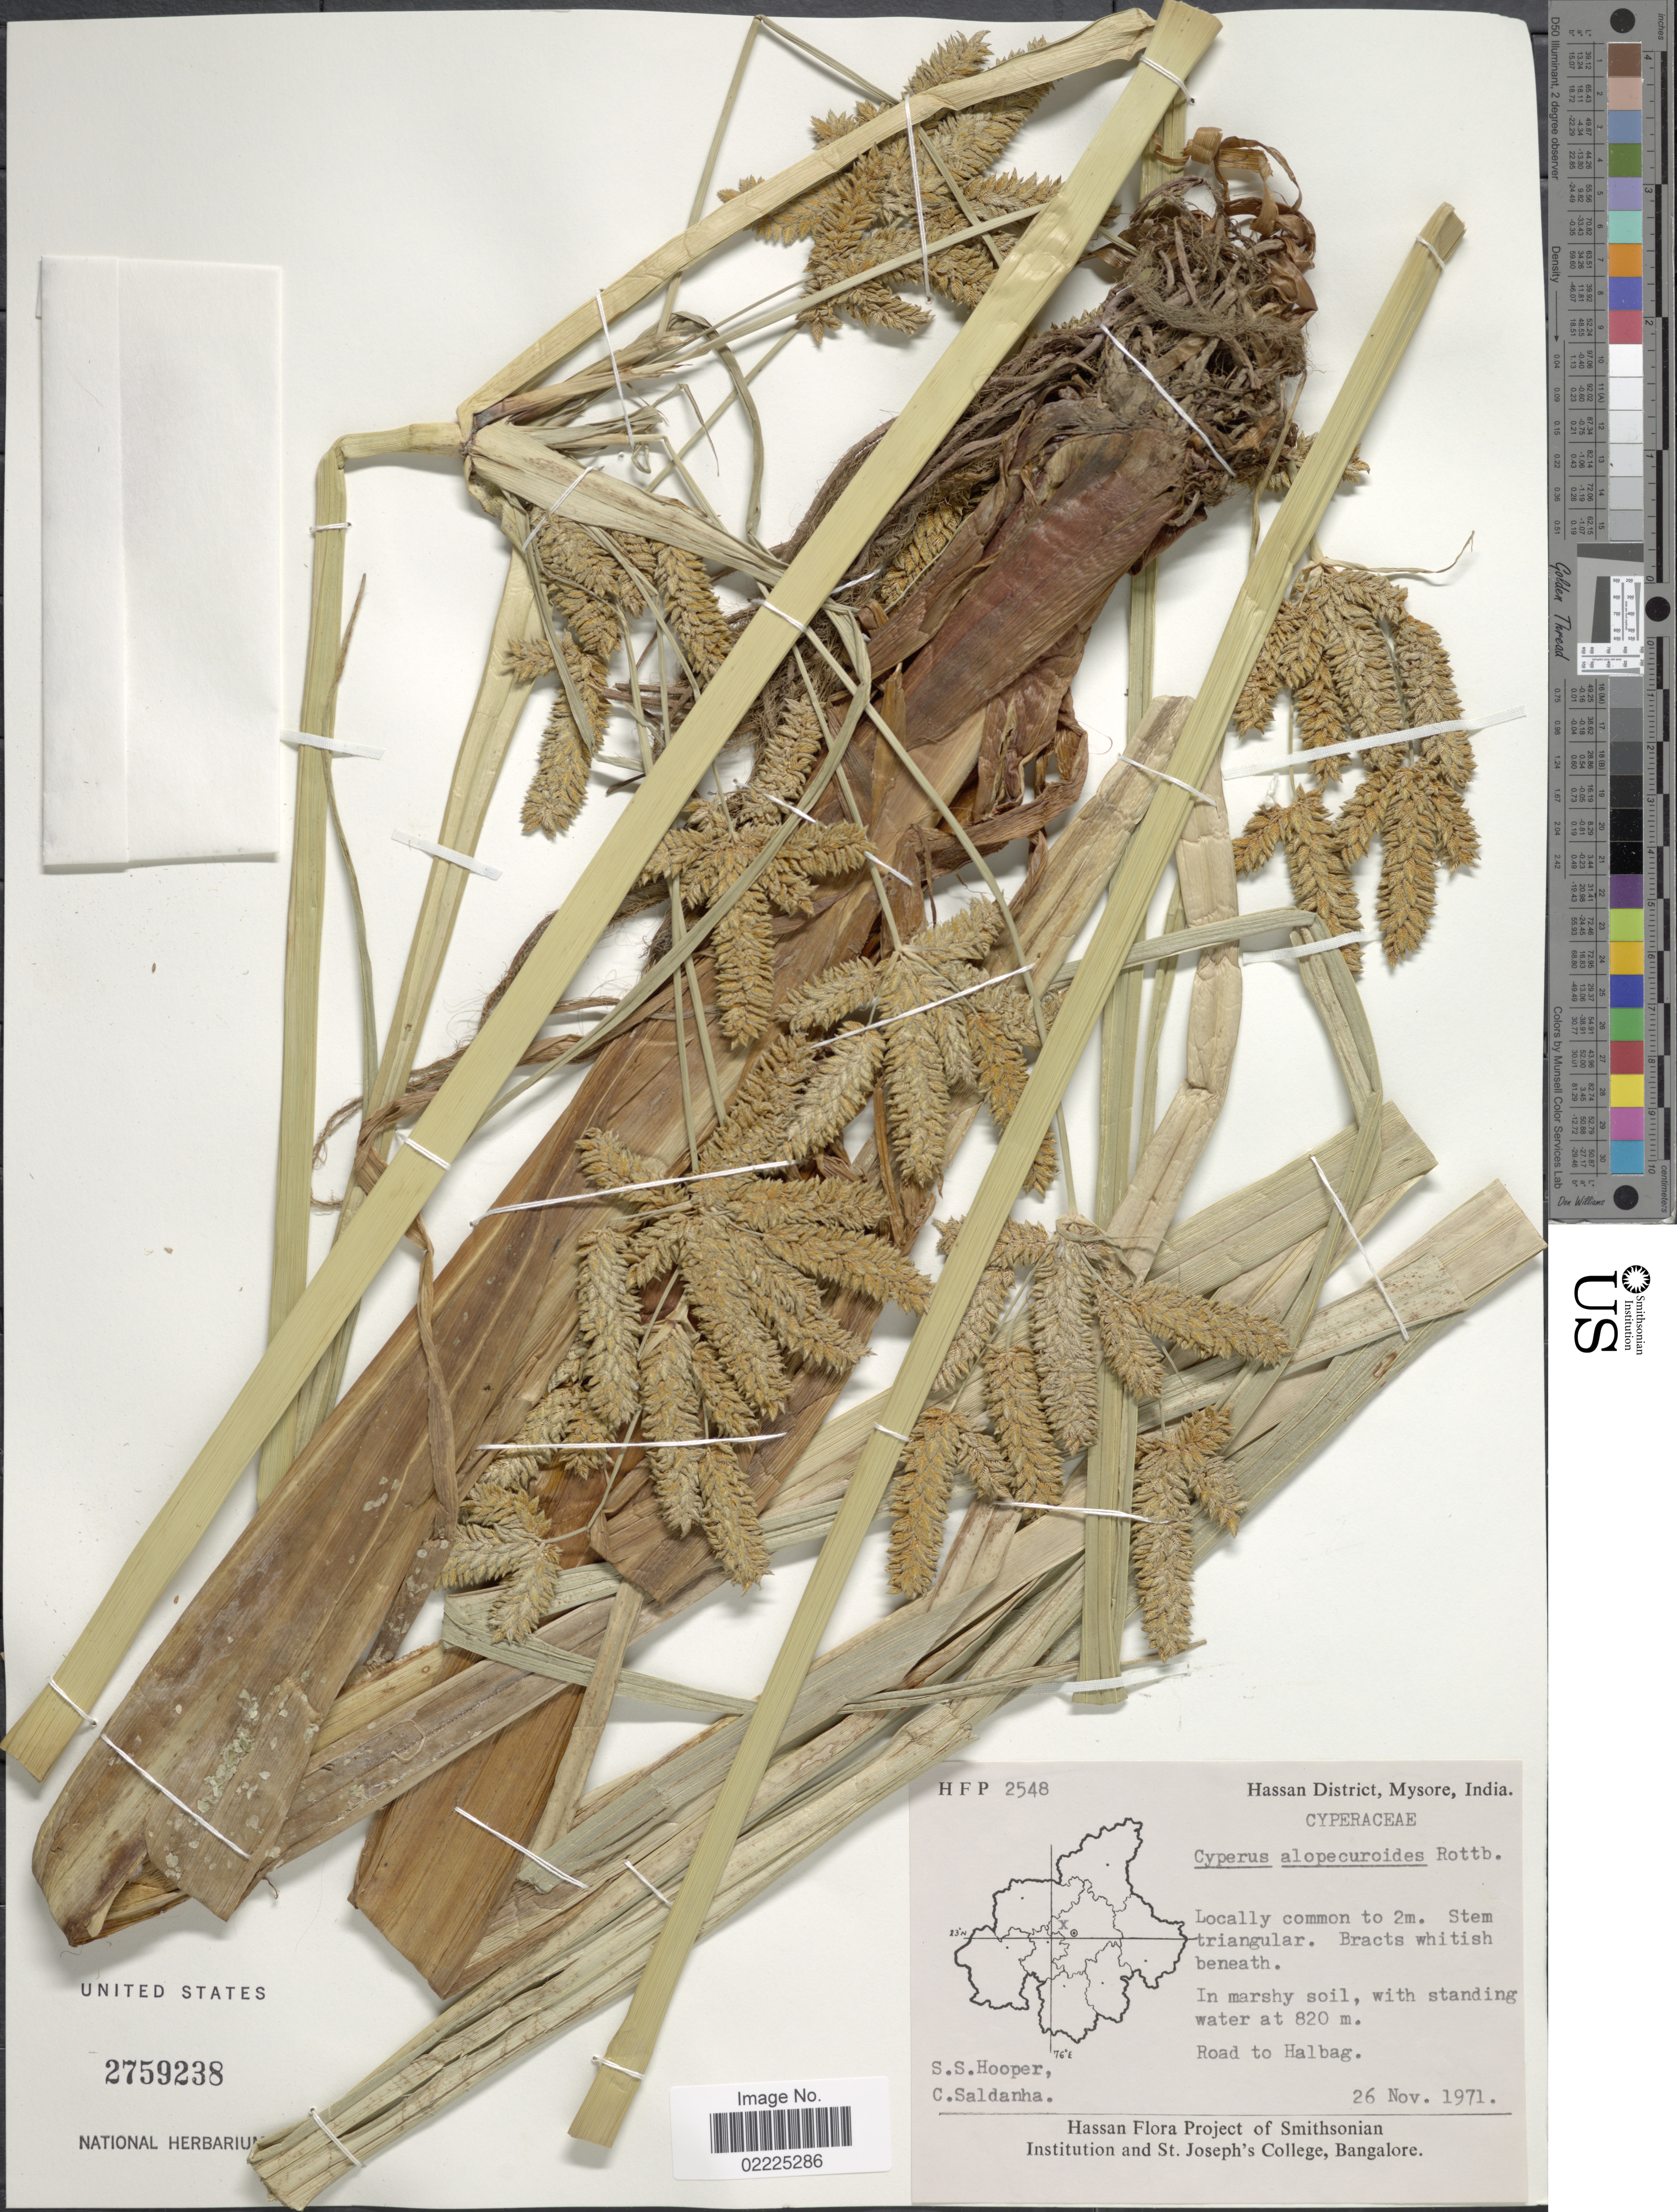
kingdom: Plantae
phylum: Tracheophyta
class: Liliopsida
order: Poales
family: Cyperaceae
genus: Cyperus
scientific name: Cyperus alopecuroides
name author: Rottb.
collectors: S. S. Hooper & C. Saldanha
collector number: HFP2548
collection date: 1971-11-26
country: India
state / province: Karnataka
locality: Hassan District, Mysore, Road to Halbag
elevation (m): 820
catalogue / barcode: US 2759238